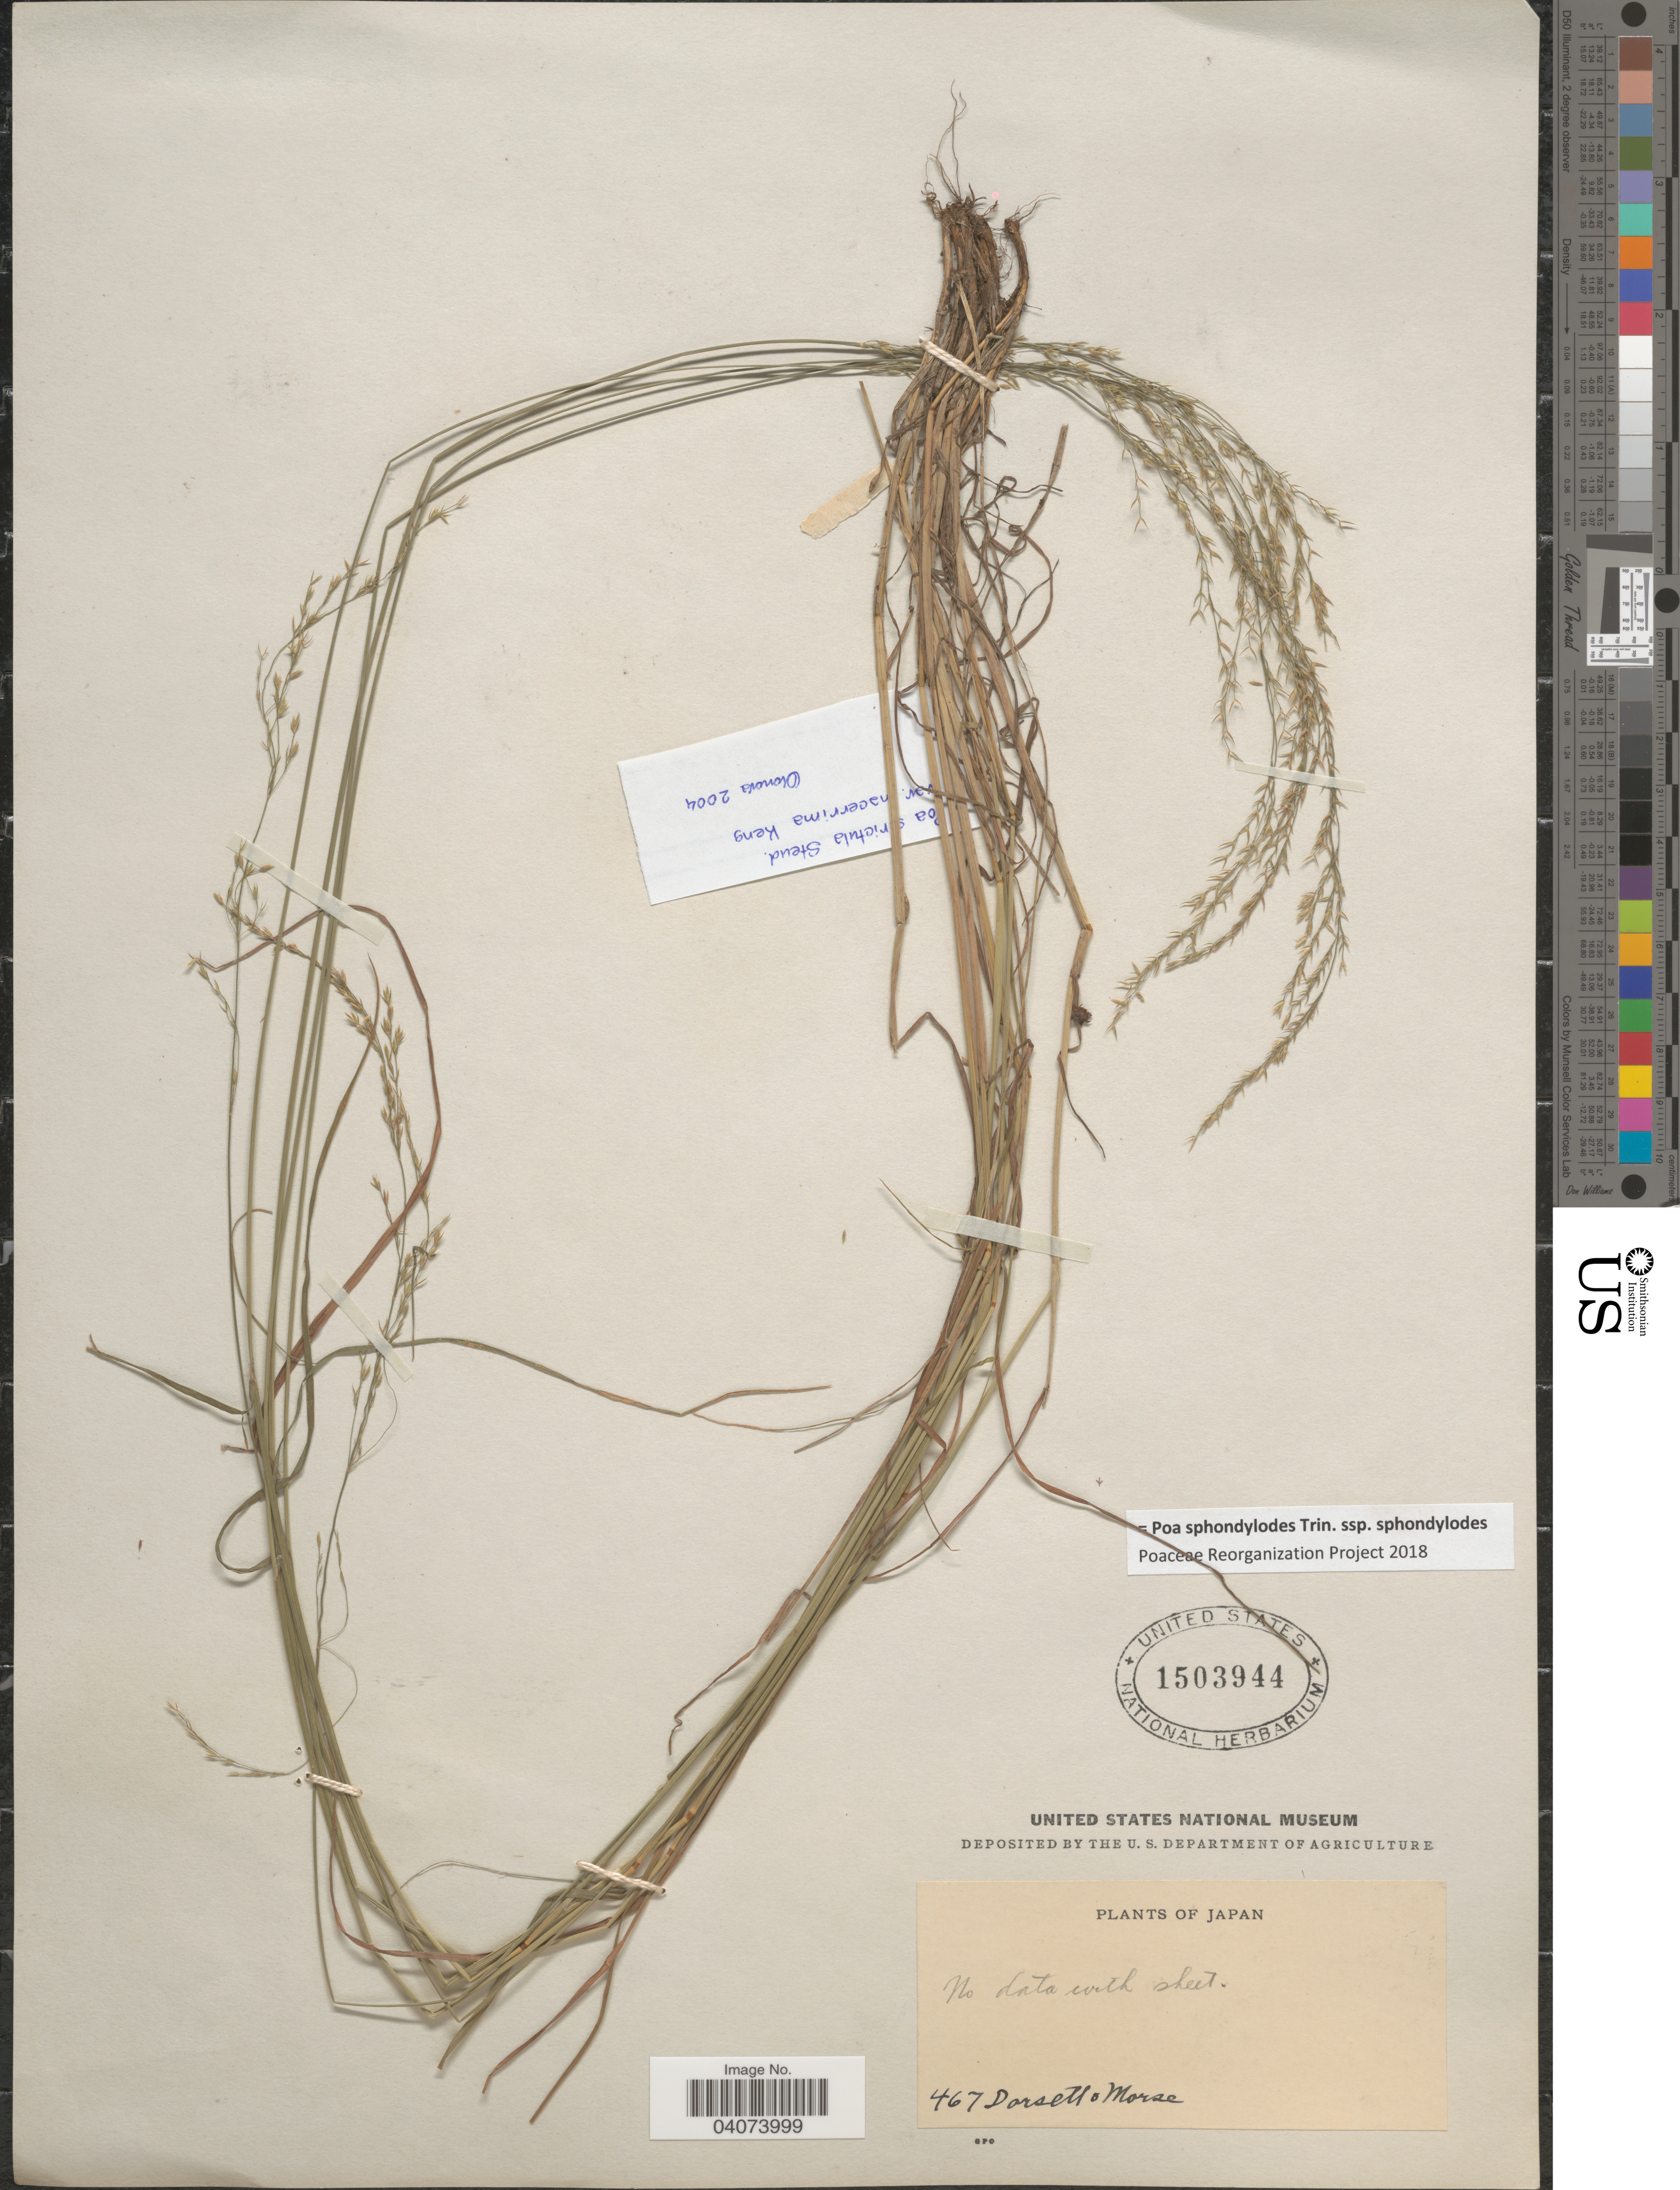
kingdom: Plantae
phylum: Tracheophyta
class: Liliopsida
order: Poales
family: Poaceae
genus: Poa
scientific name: Poa sphondylodes subsp. sphondylodes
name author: Trin.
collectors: -- Dorsett & -. Morse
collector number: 467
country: Japan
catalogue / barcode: US 1503944